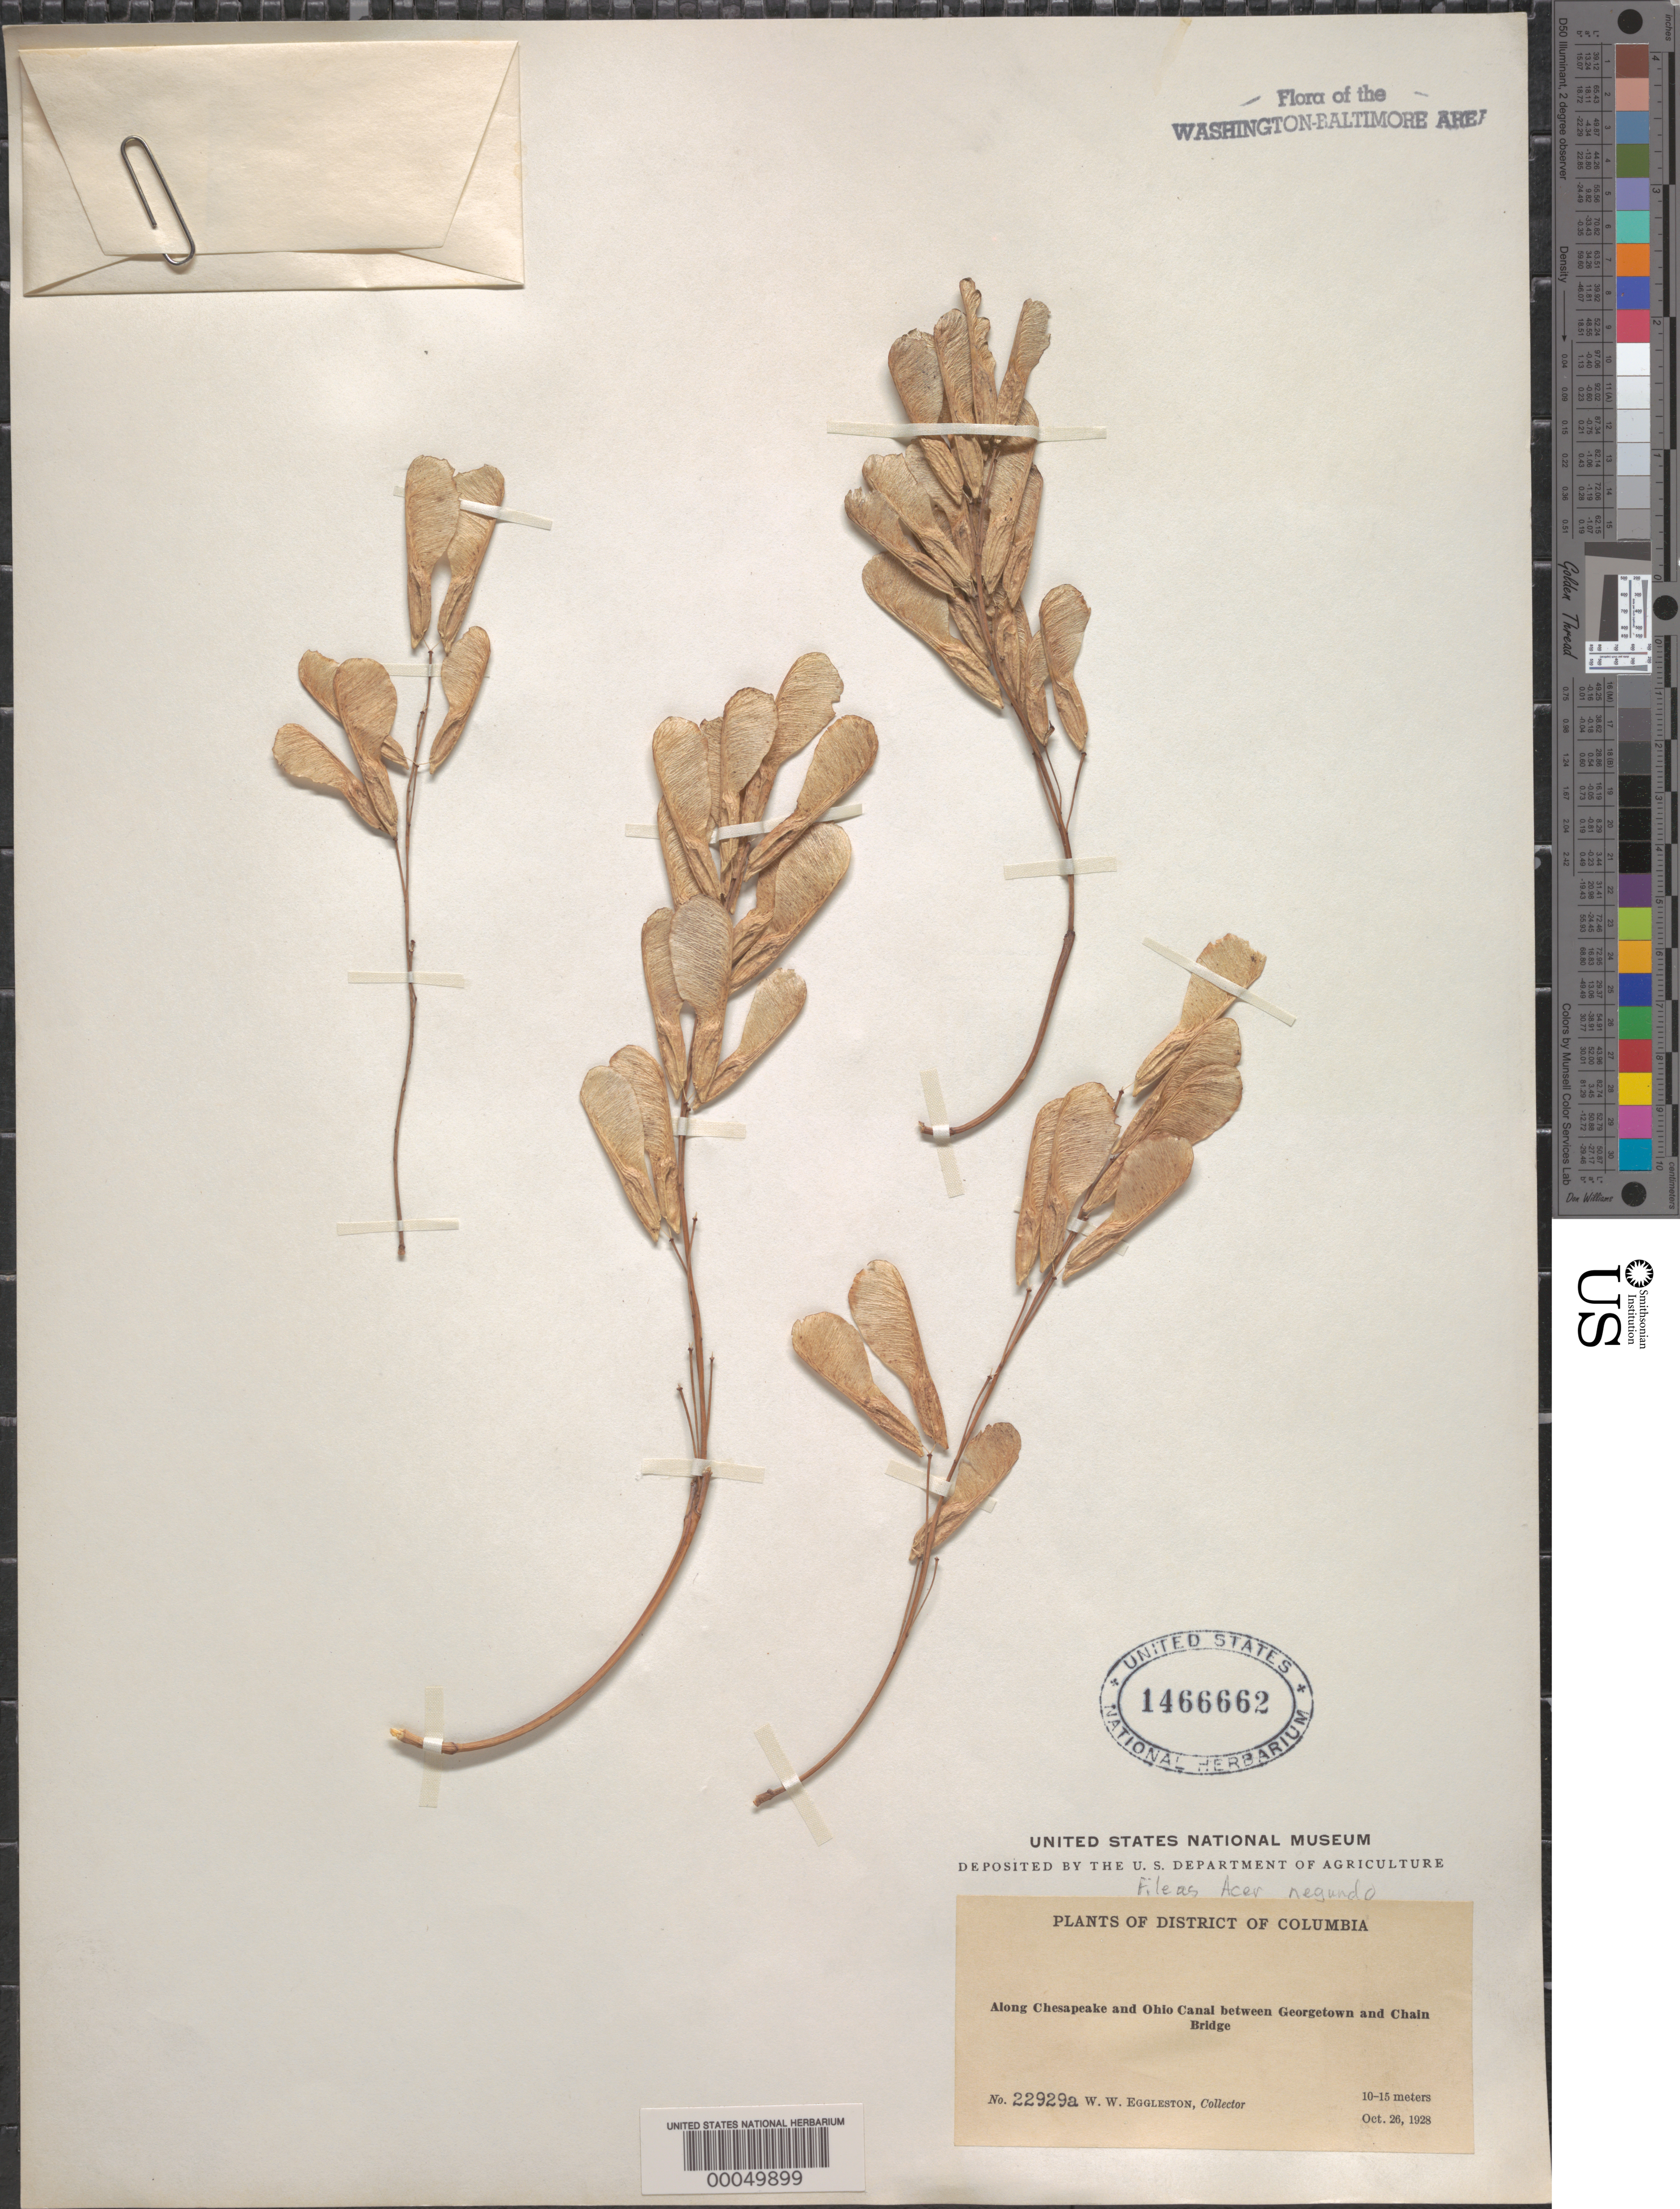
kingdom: Plantae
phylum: Tracheophyta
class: Magnoliopsida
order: Sapindales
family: Sapindaceae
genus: Acer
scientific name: Acer negundo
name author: L.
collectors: W. W. Eggleston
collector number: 22929A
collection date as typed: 26 Oct 1928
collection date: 1928-10-26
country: United States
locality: C. and O. Canal between Georgetown and Chain Bridge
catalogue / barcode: US 1466662